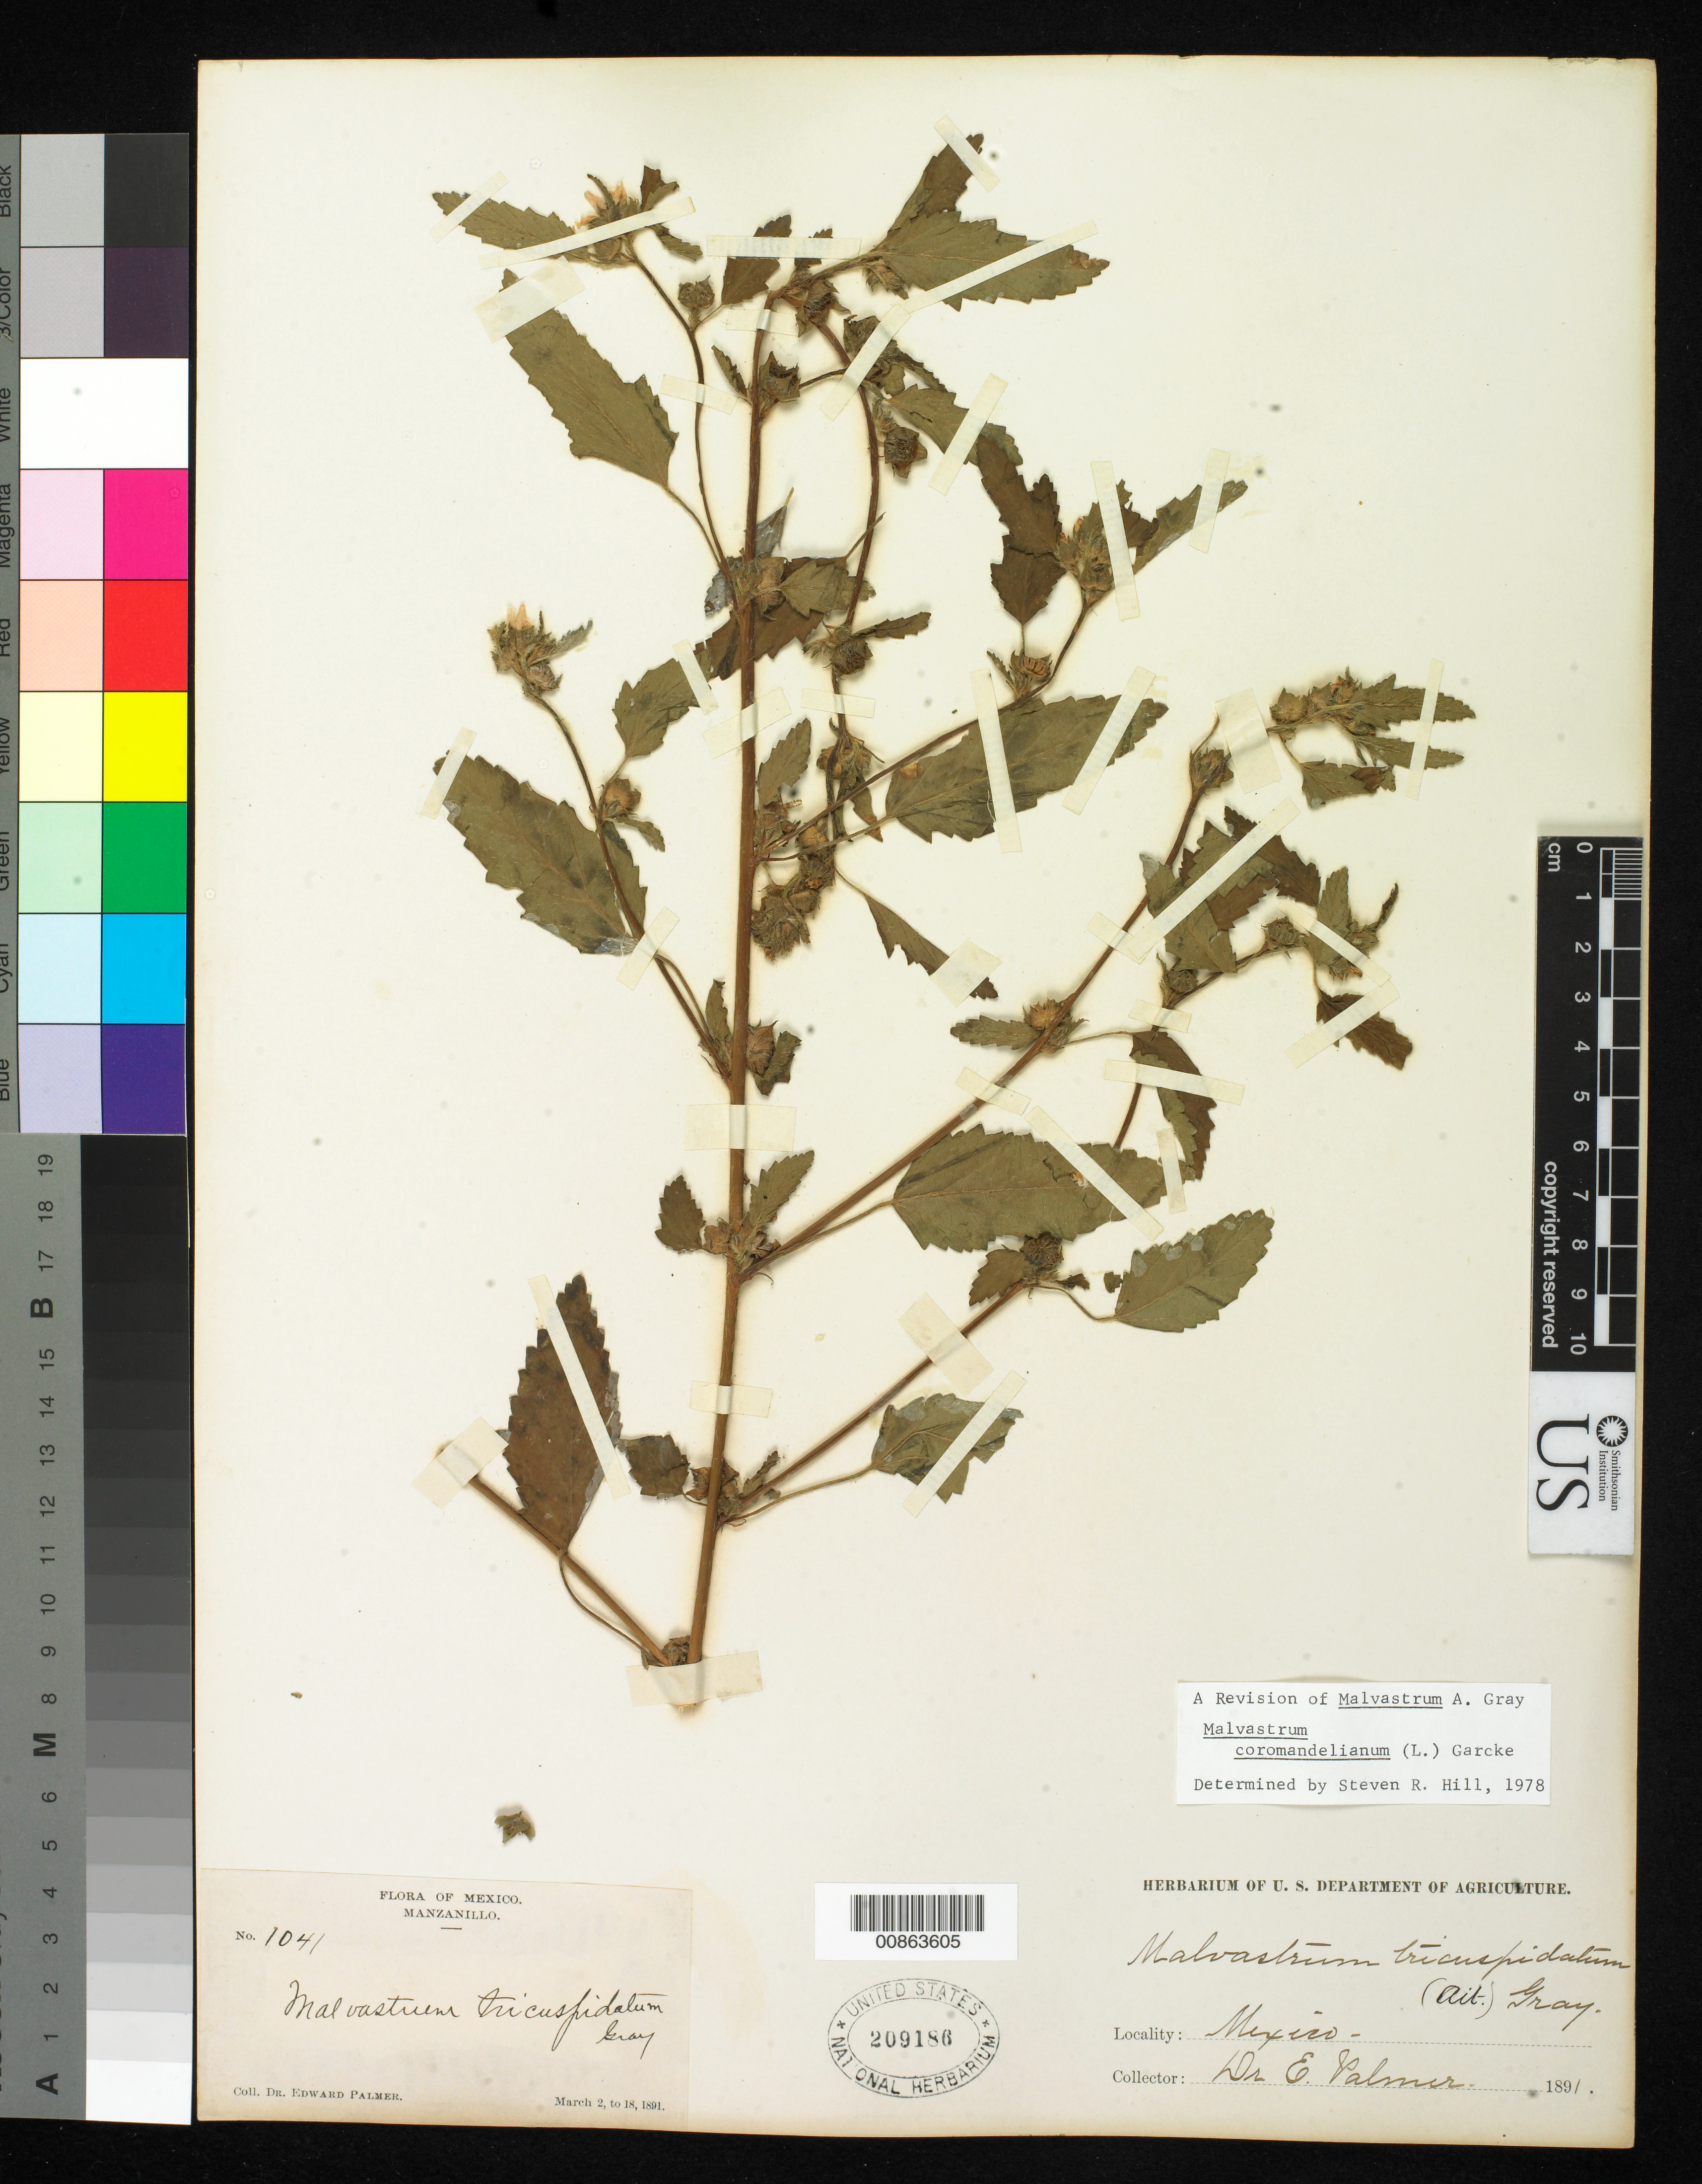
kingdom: Plantae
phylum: Tracheophyta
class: Magnoliopsida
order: Malvales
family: Malvaceae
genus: Malvastrum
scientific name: Malvastrum coromandelianum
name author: (L.) Garcke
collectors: E. Palmer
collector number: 1041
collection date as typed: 02 Mar 1891 to 18 Mar 1891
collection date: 1891-03-02/1891-03-18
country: Mexico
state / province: Colima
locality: Manzanillo, Colima.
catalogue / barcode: US 209186